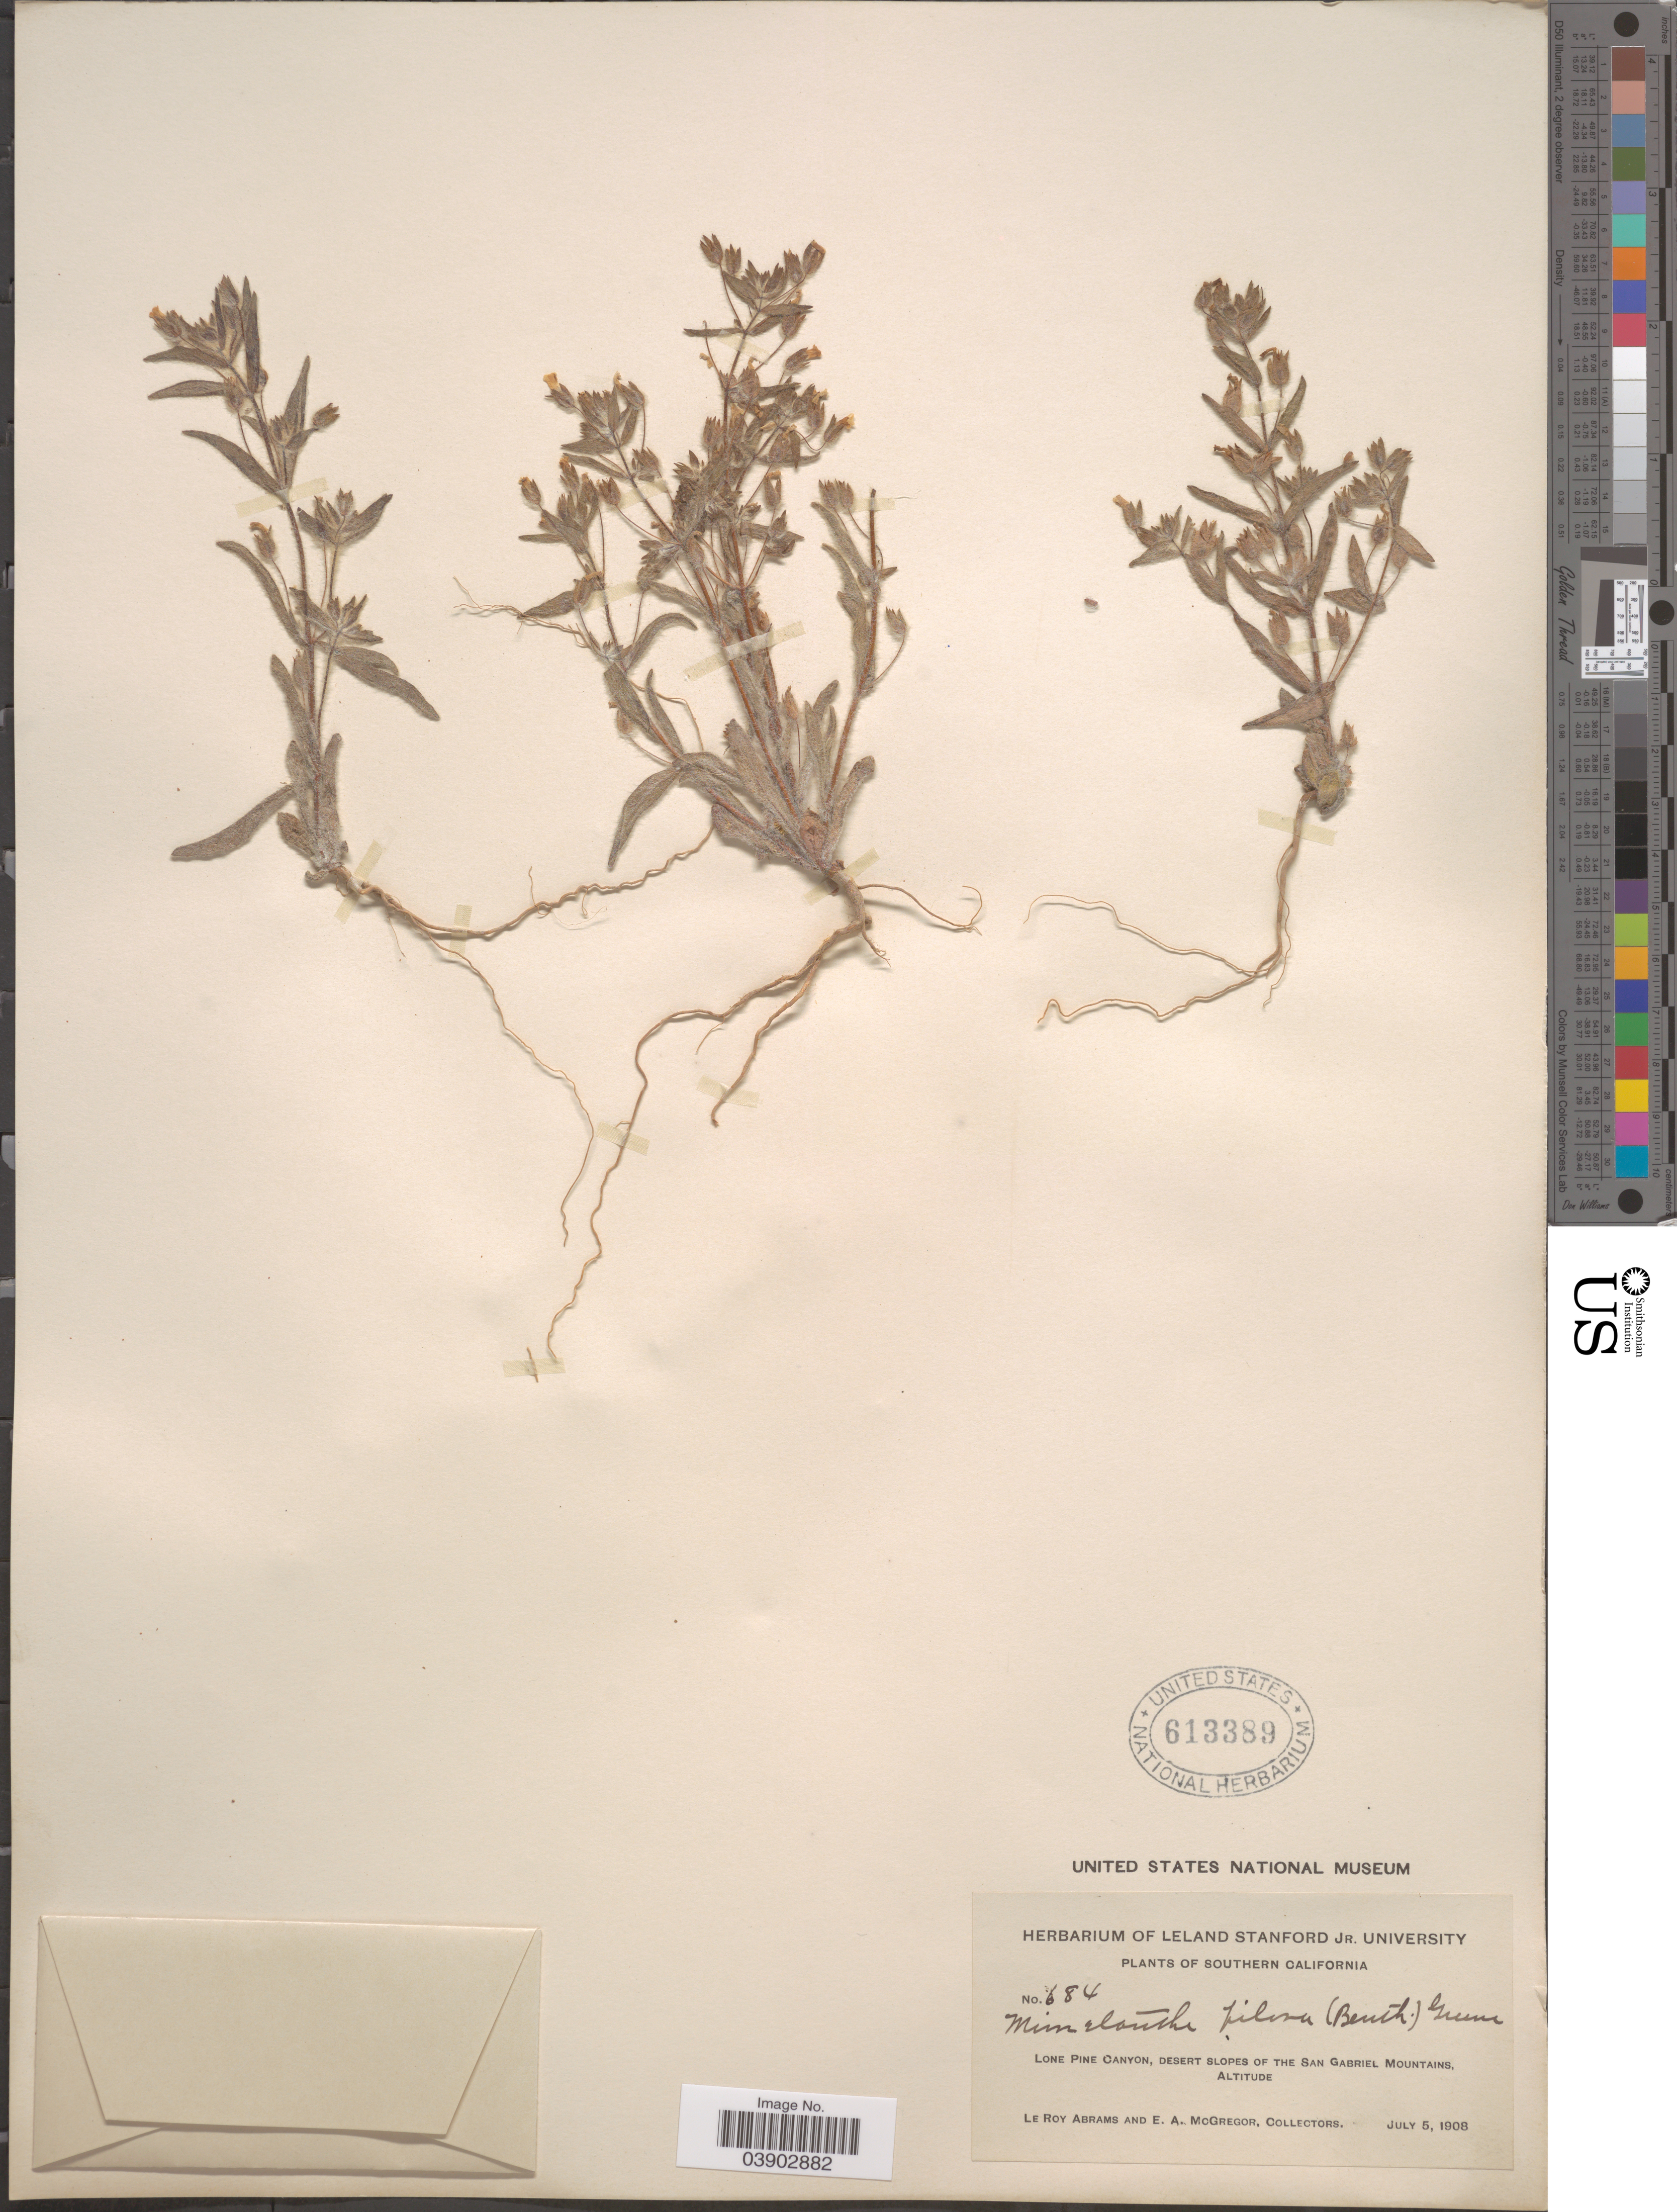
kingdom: Plantae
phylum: Tracheophyta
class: Magnoliopsida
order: Lamiales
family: Phrymaceae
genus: Mimetanthe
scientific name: Mimetanthe pilosa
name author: (Benth.) Greene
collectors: L. Abrams & E. A. McGregor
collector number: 684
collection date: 1908-07-05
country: United States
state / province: California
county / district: Los Angeles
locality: Southern California. Lone Pine Canyon, desert slopes of the San Gabriel Mountains.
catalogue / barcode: US 613389